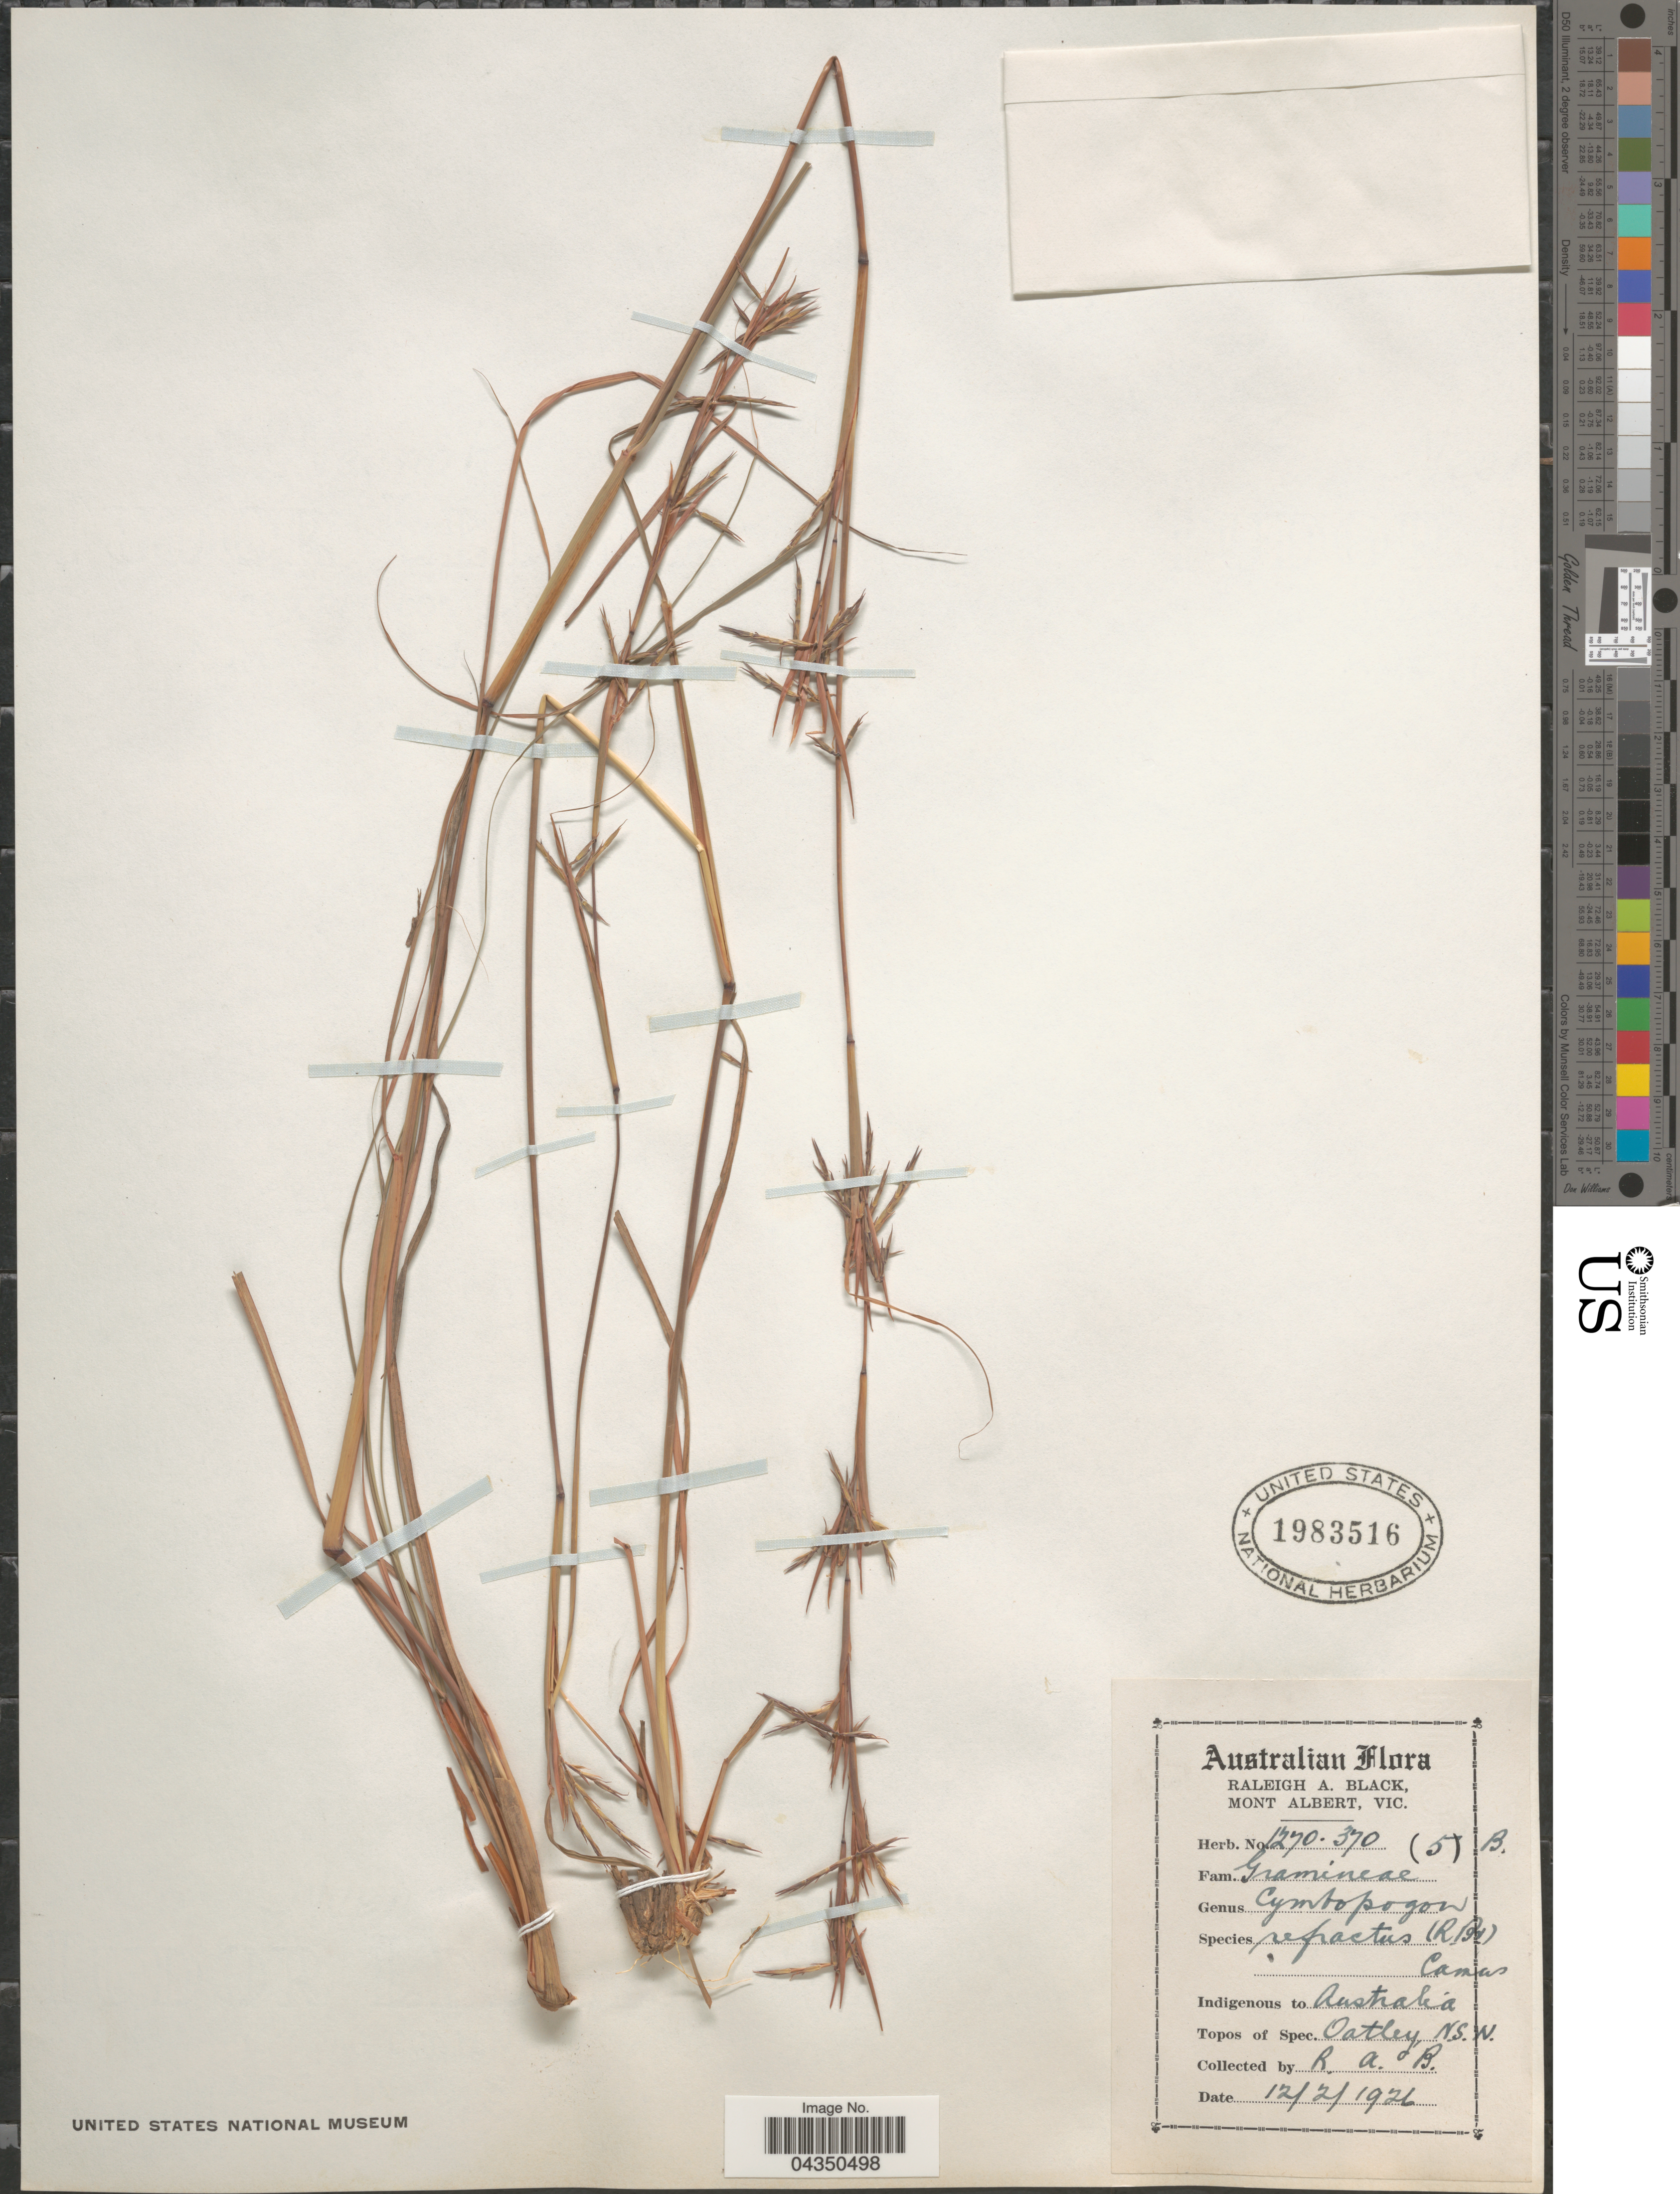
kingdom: Plantae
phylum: Tracheophyta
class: Liliopsida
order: Poales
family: Poaceae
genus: Cymbopogon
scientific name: Cymbopogon refractus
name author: (R. Br.) A. Camus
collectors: R. A. Black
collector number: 1270.370(5)B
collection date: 1926-02-12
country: Australia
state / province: New South Wales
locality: Oatley.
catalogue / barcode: US 1983516